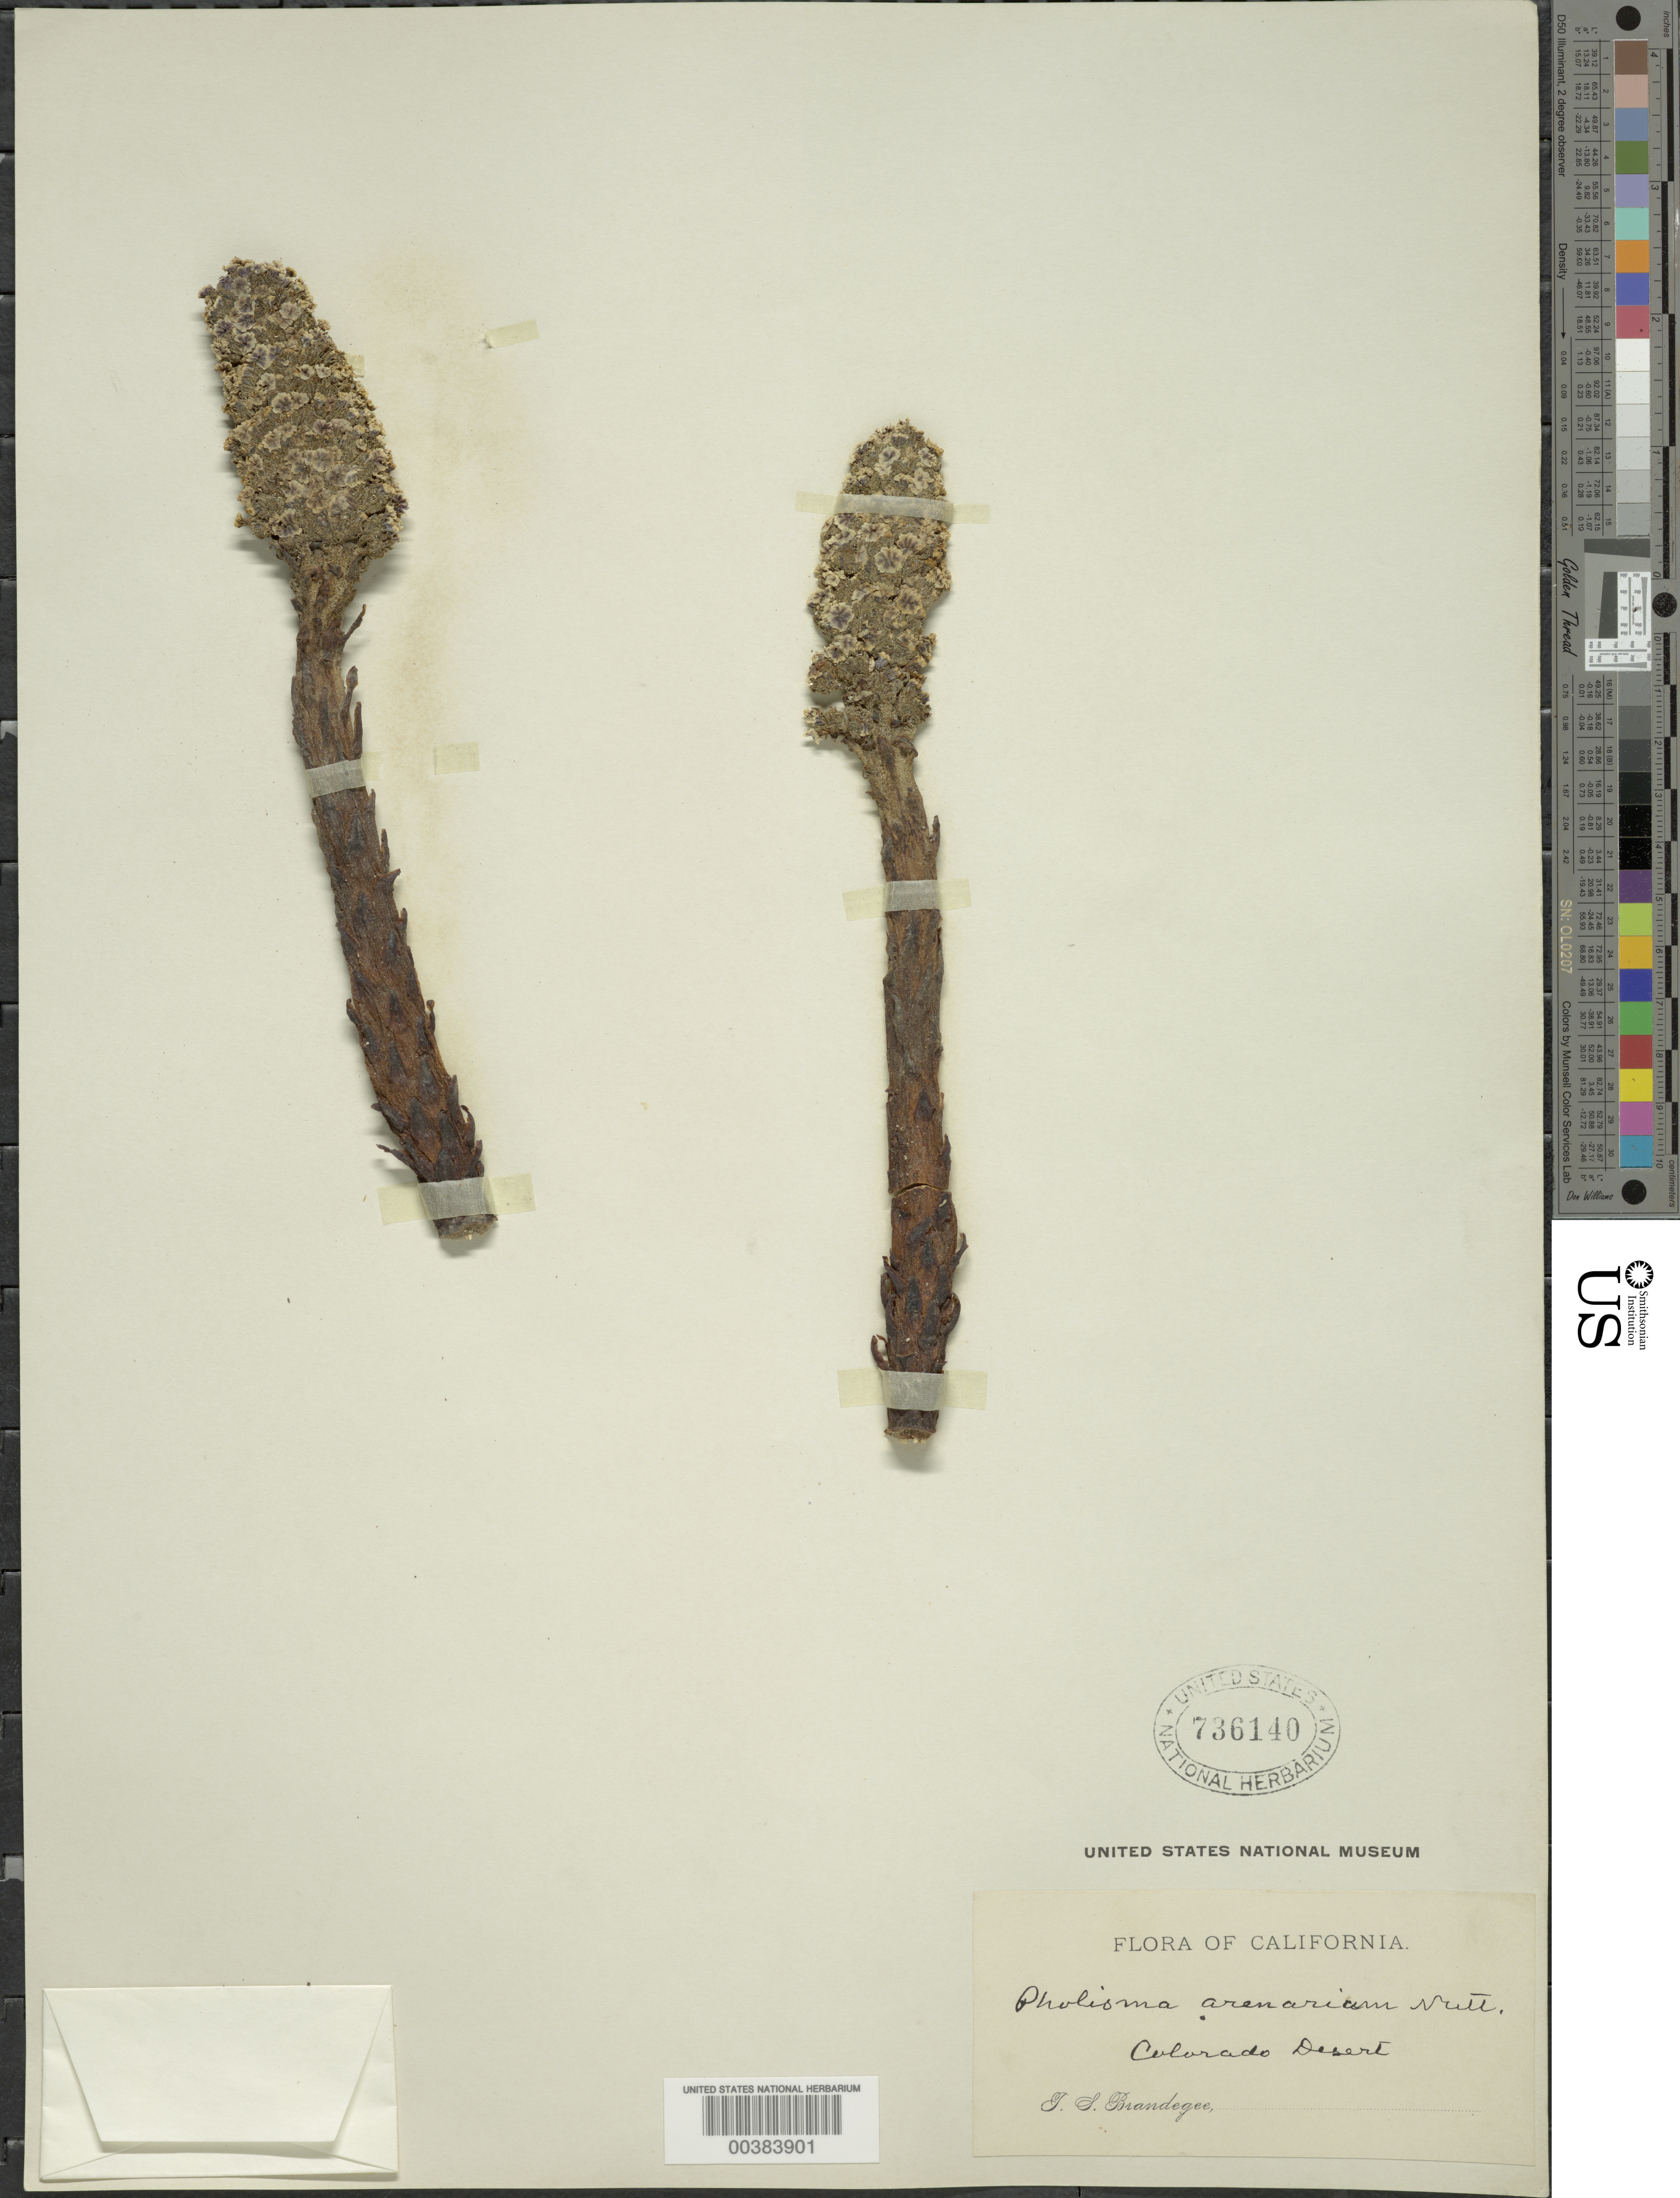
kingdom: Plantae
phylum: Tracheophyta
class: Magnoliopsida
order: Boraginales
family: Lennoaceae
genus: Pholisma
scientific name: Pholisma arenarium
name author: Nutt. ex Hook.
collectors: T. S. Brandegee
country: United States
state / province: California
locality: Colorado desert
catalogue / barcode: US 736140